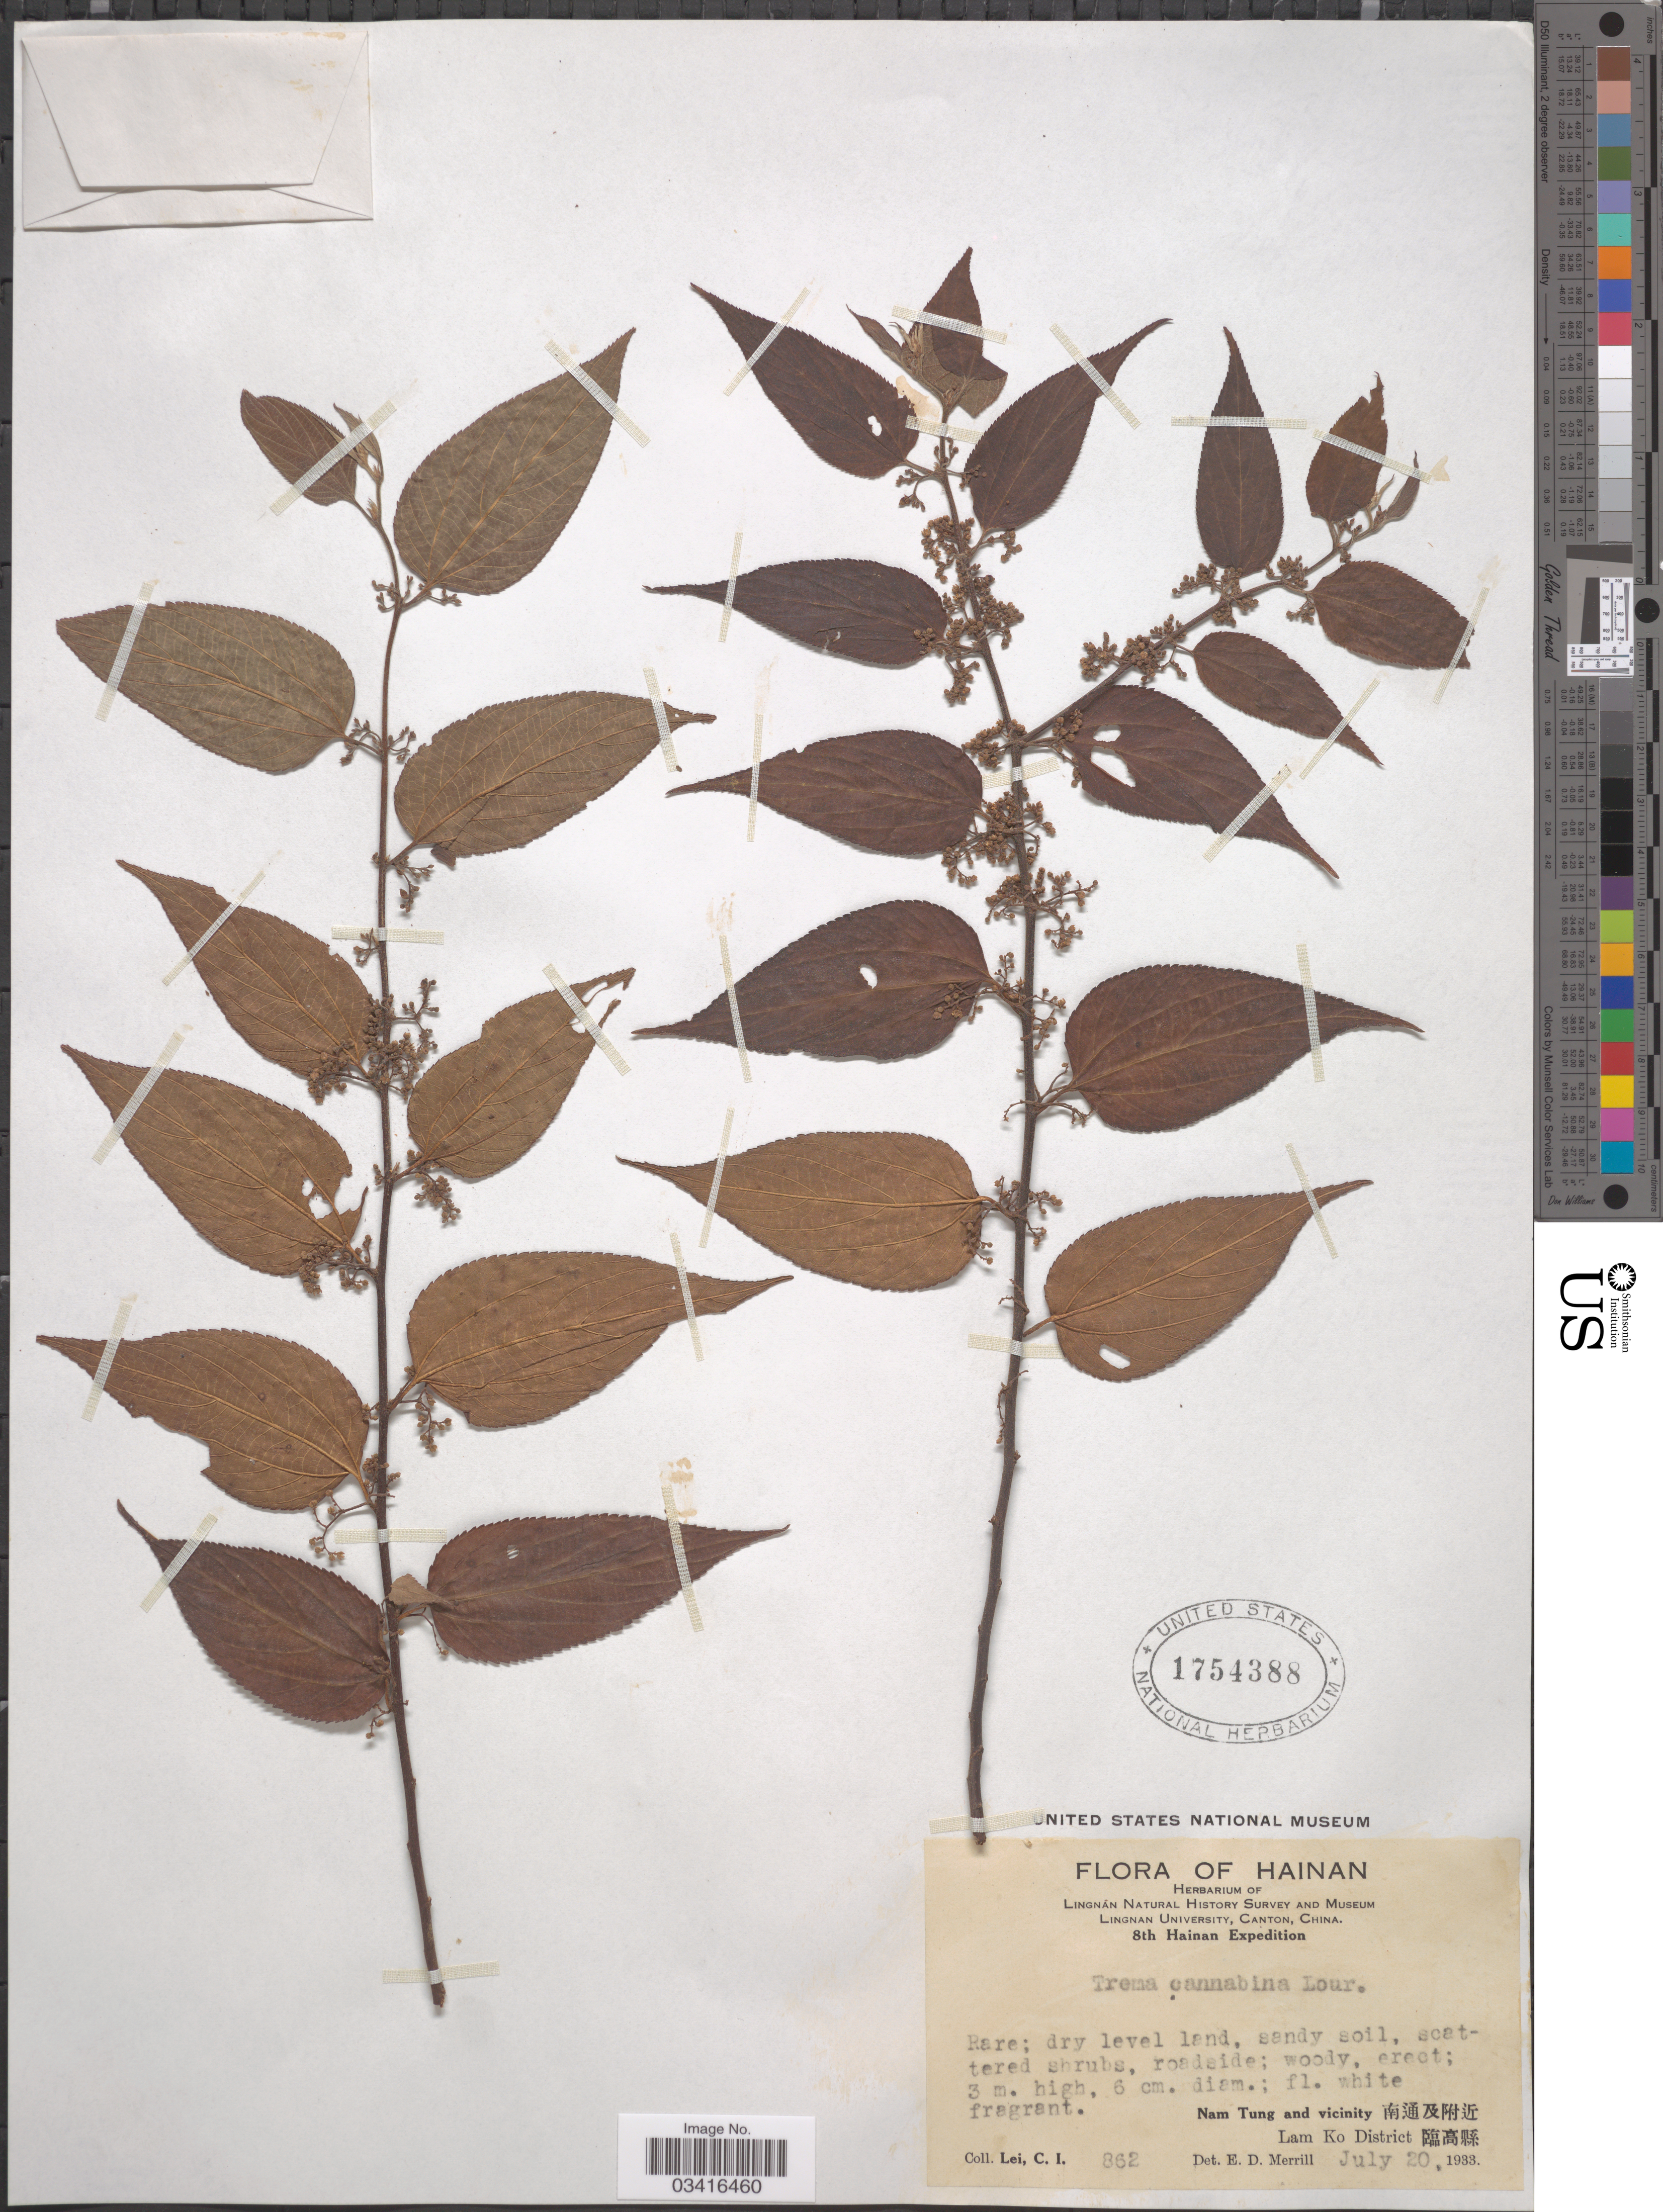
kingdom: Plantae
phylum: Tracheophyta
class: Magnoliopsida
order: Rosales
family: Cannabaceae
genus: Trema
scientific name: Trema cannabina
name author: Lour.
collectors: C. I. Lei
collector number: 862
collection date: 1933-07-20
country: China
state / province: Hainan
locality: Nam Tung and vicinity X. Lam Ko District X.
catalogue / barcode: US 1754388